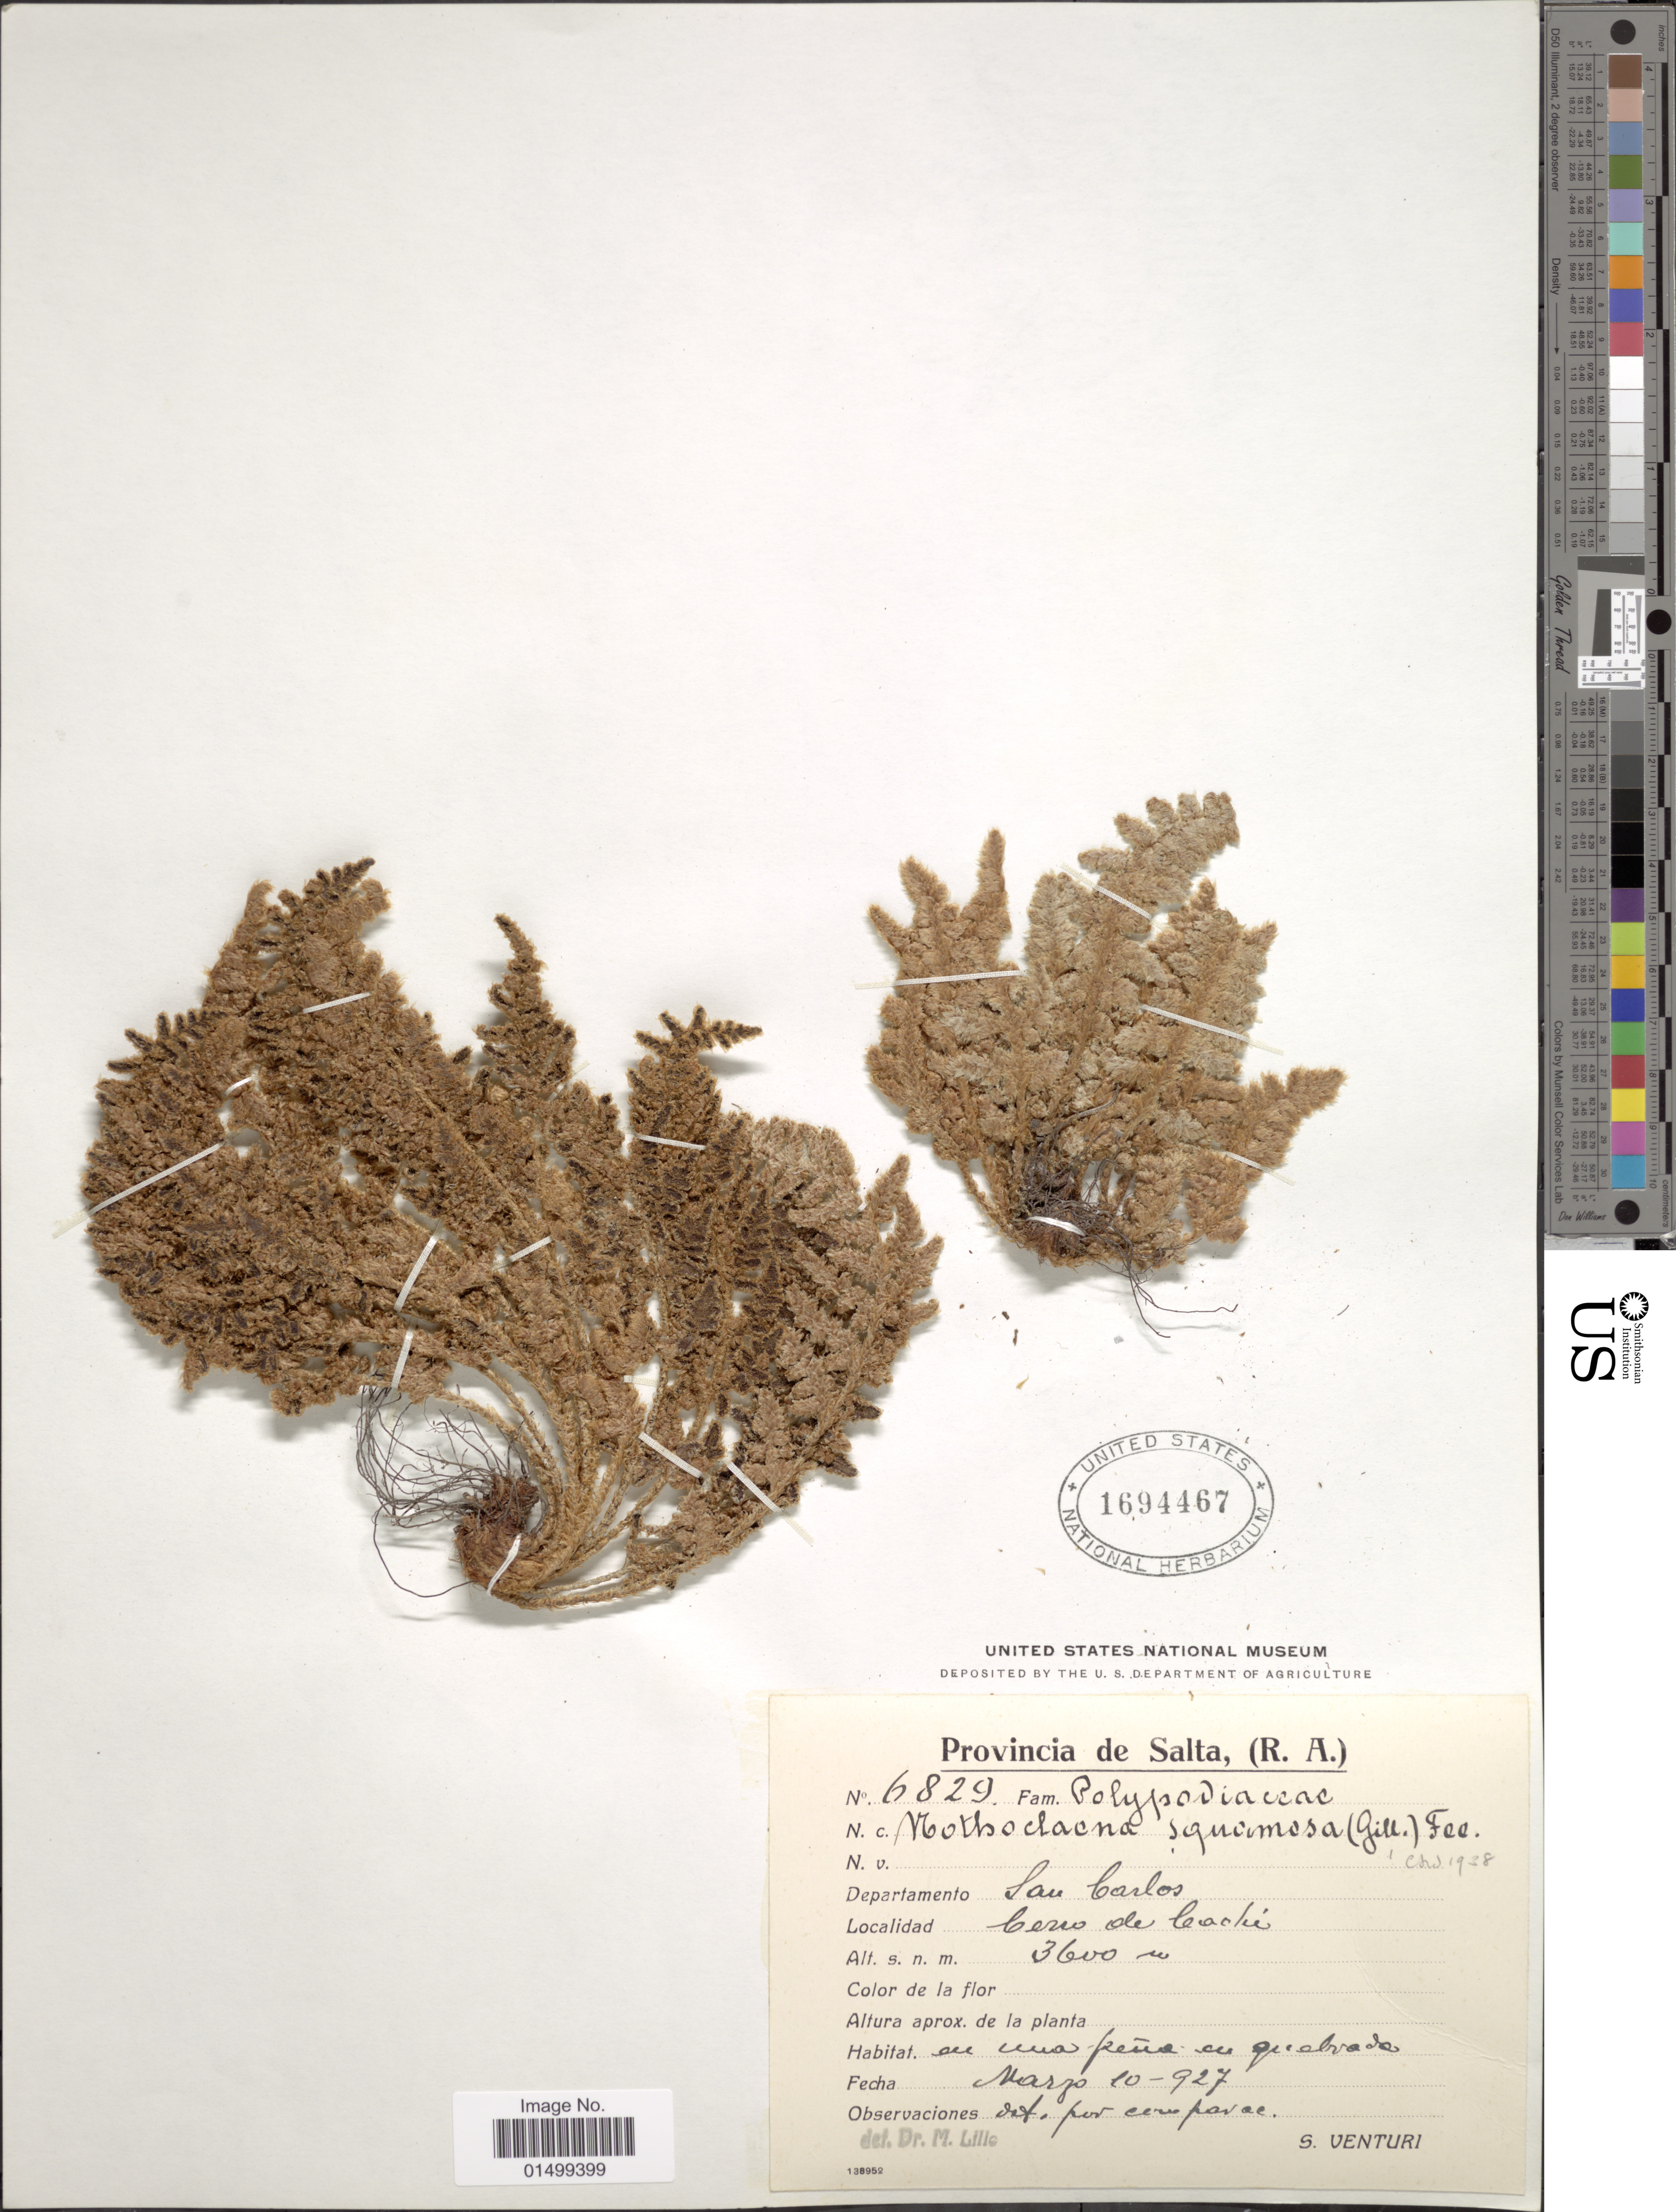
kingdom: Plantae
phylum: Tracheophyta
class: Polypodiopsida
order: Polypodiales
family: Pteridaceae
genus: Cheilanthes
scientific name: Cheilanthes squamosa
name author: Gillies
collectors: S. Venturi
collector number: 6829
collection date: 1927-03-10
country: Argentina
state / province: Salta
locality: San Carlos, Cerro de Cachi.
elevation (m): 3600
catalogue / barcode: US 1694467